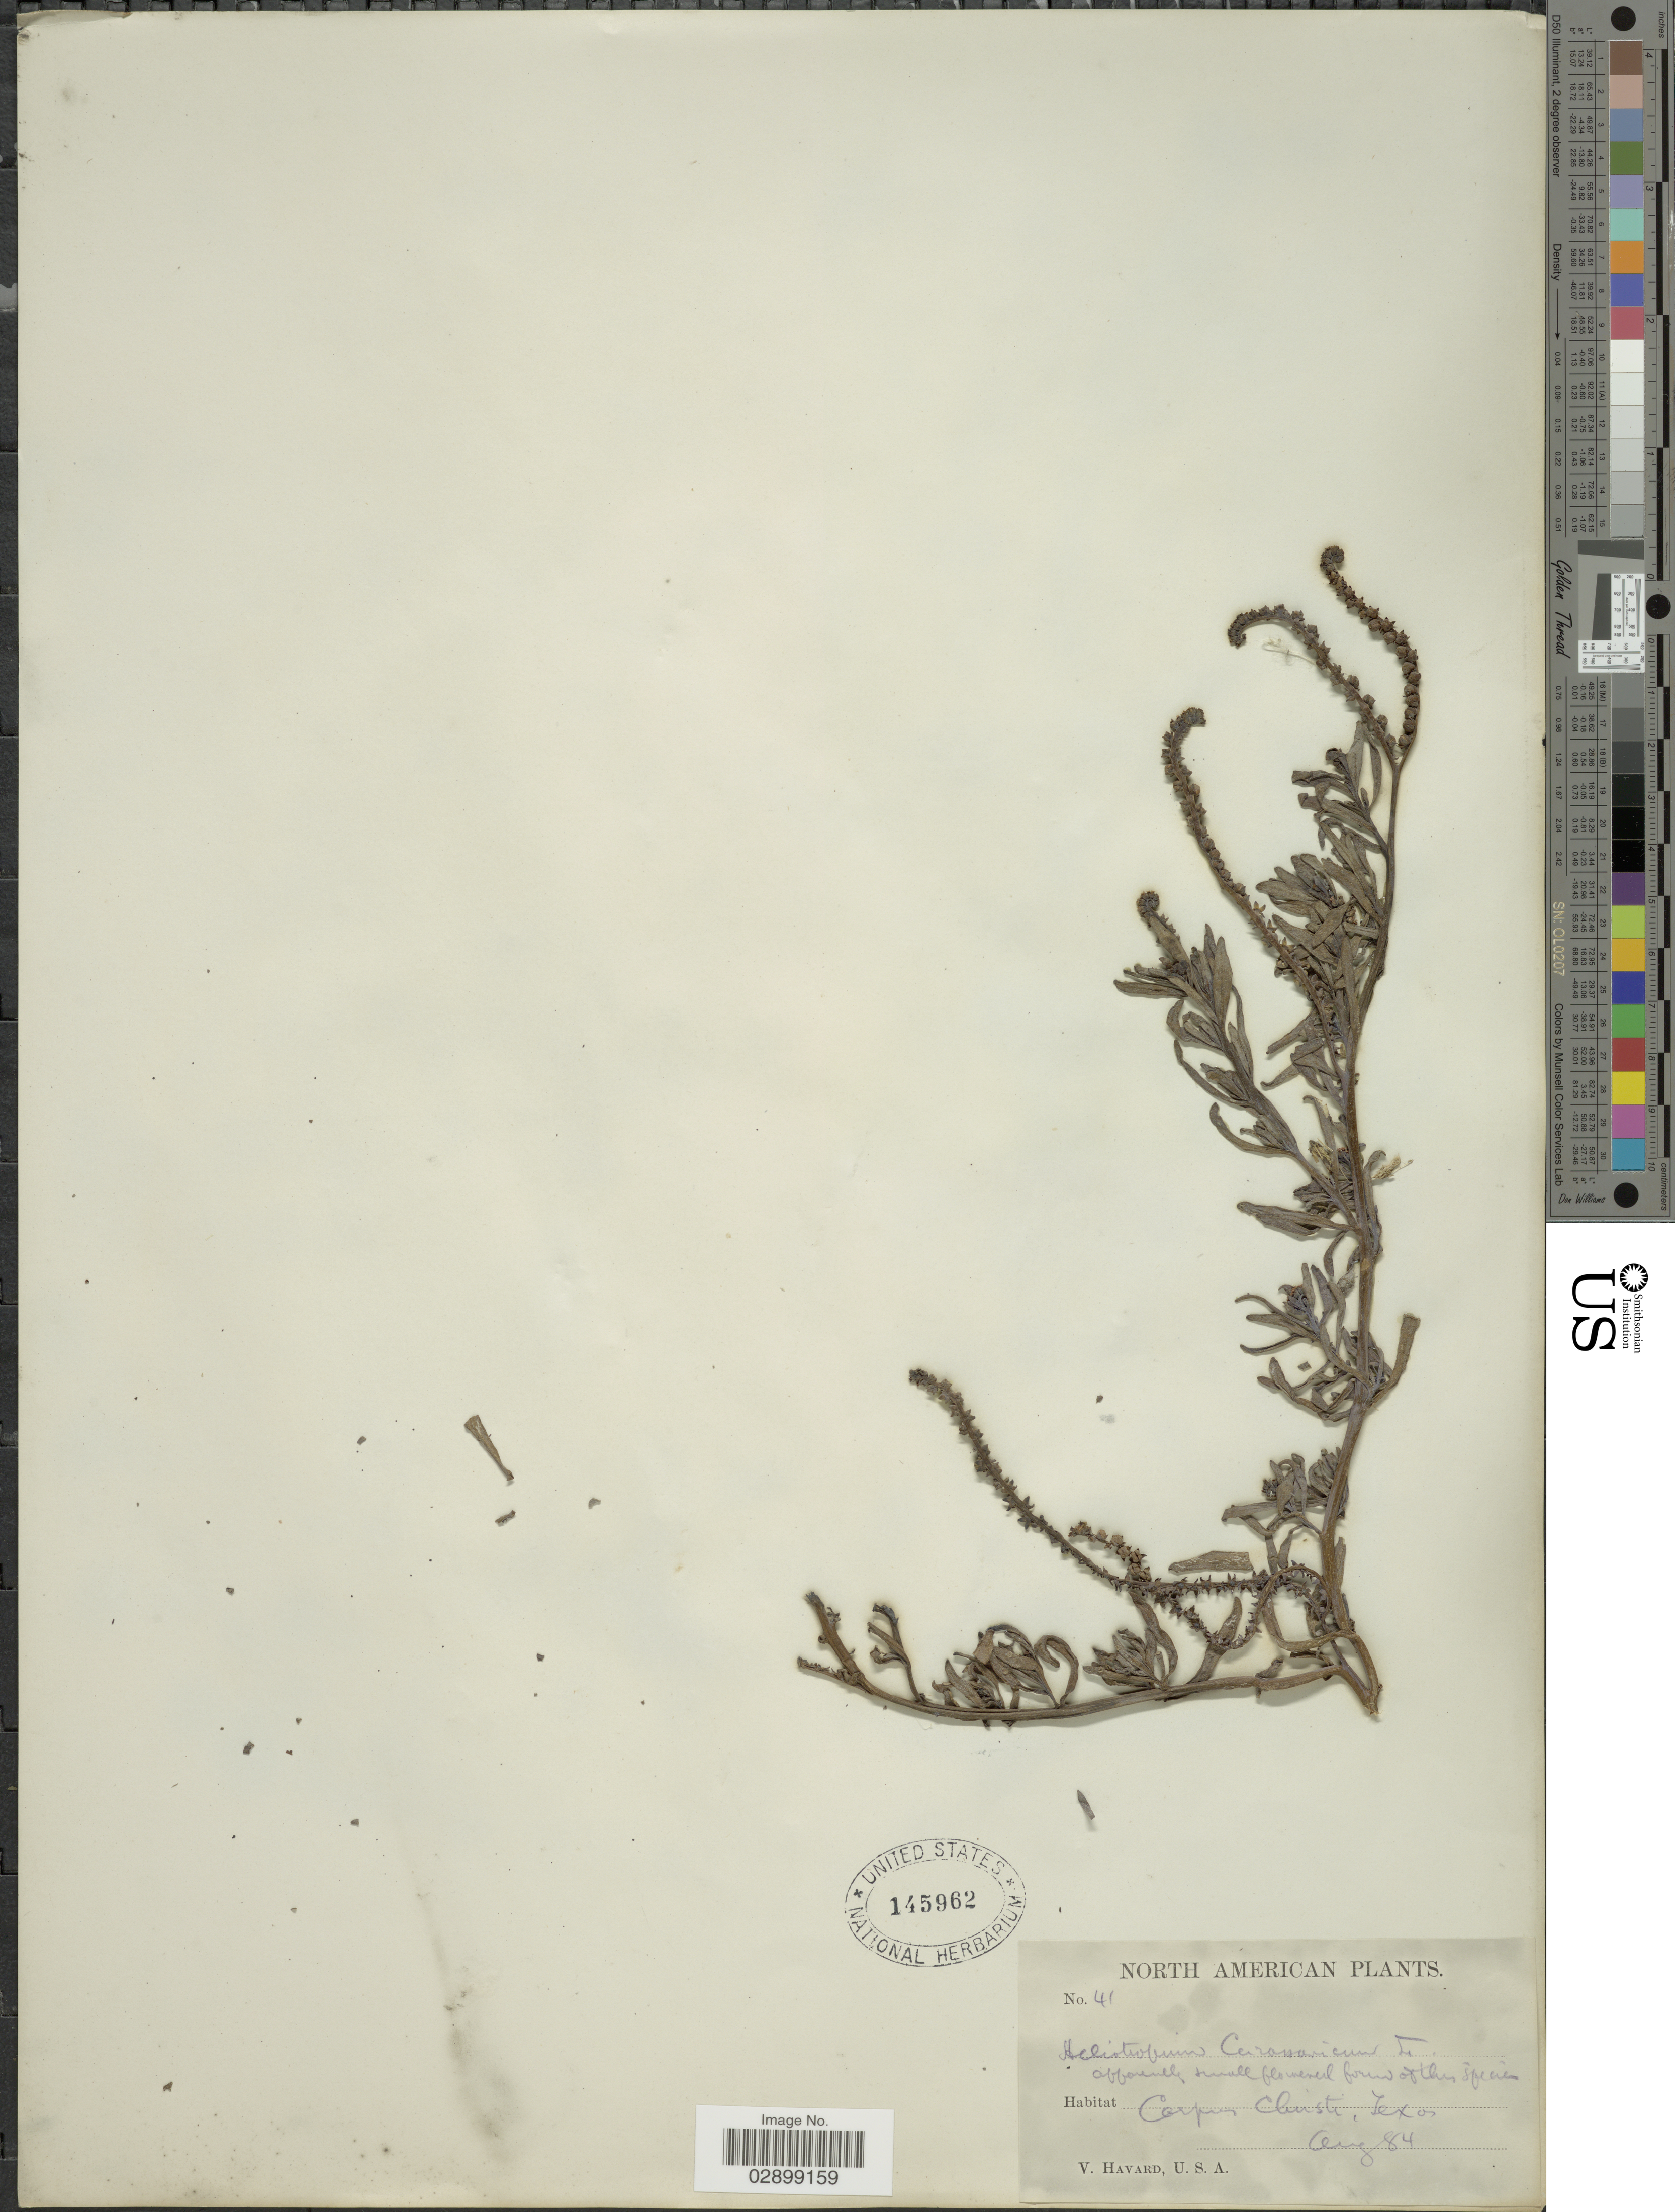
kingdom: Plantae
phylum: Tracheophyta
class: Magnoliopsida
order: Boraginales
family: Heliotropiaceae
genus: Heliotropium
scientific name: Heliotropium curassavicum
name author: L.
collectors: V. Havard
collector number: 41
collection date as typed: Transcribed d/m/y: /8/84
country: United States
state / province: Texas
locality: Corpus Christi.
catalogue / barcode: US 145962